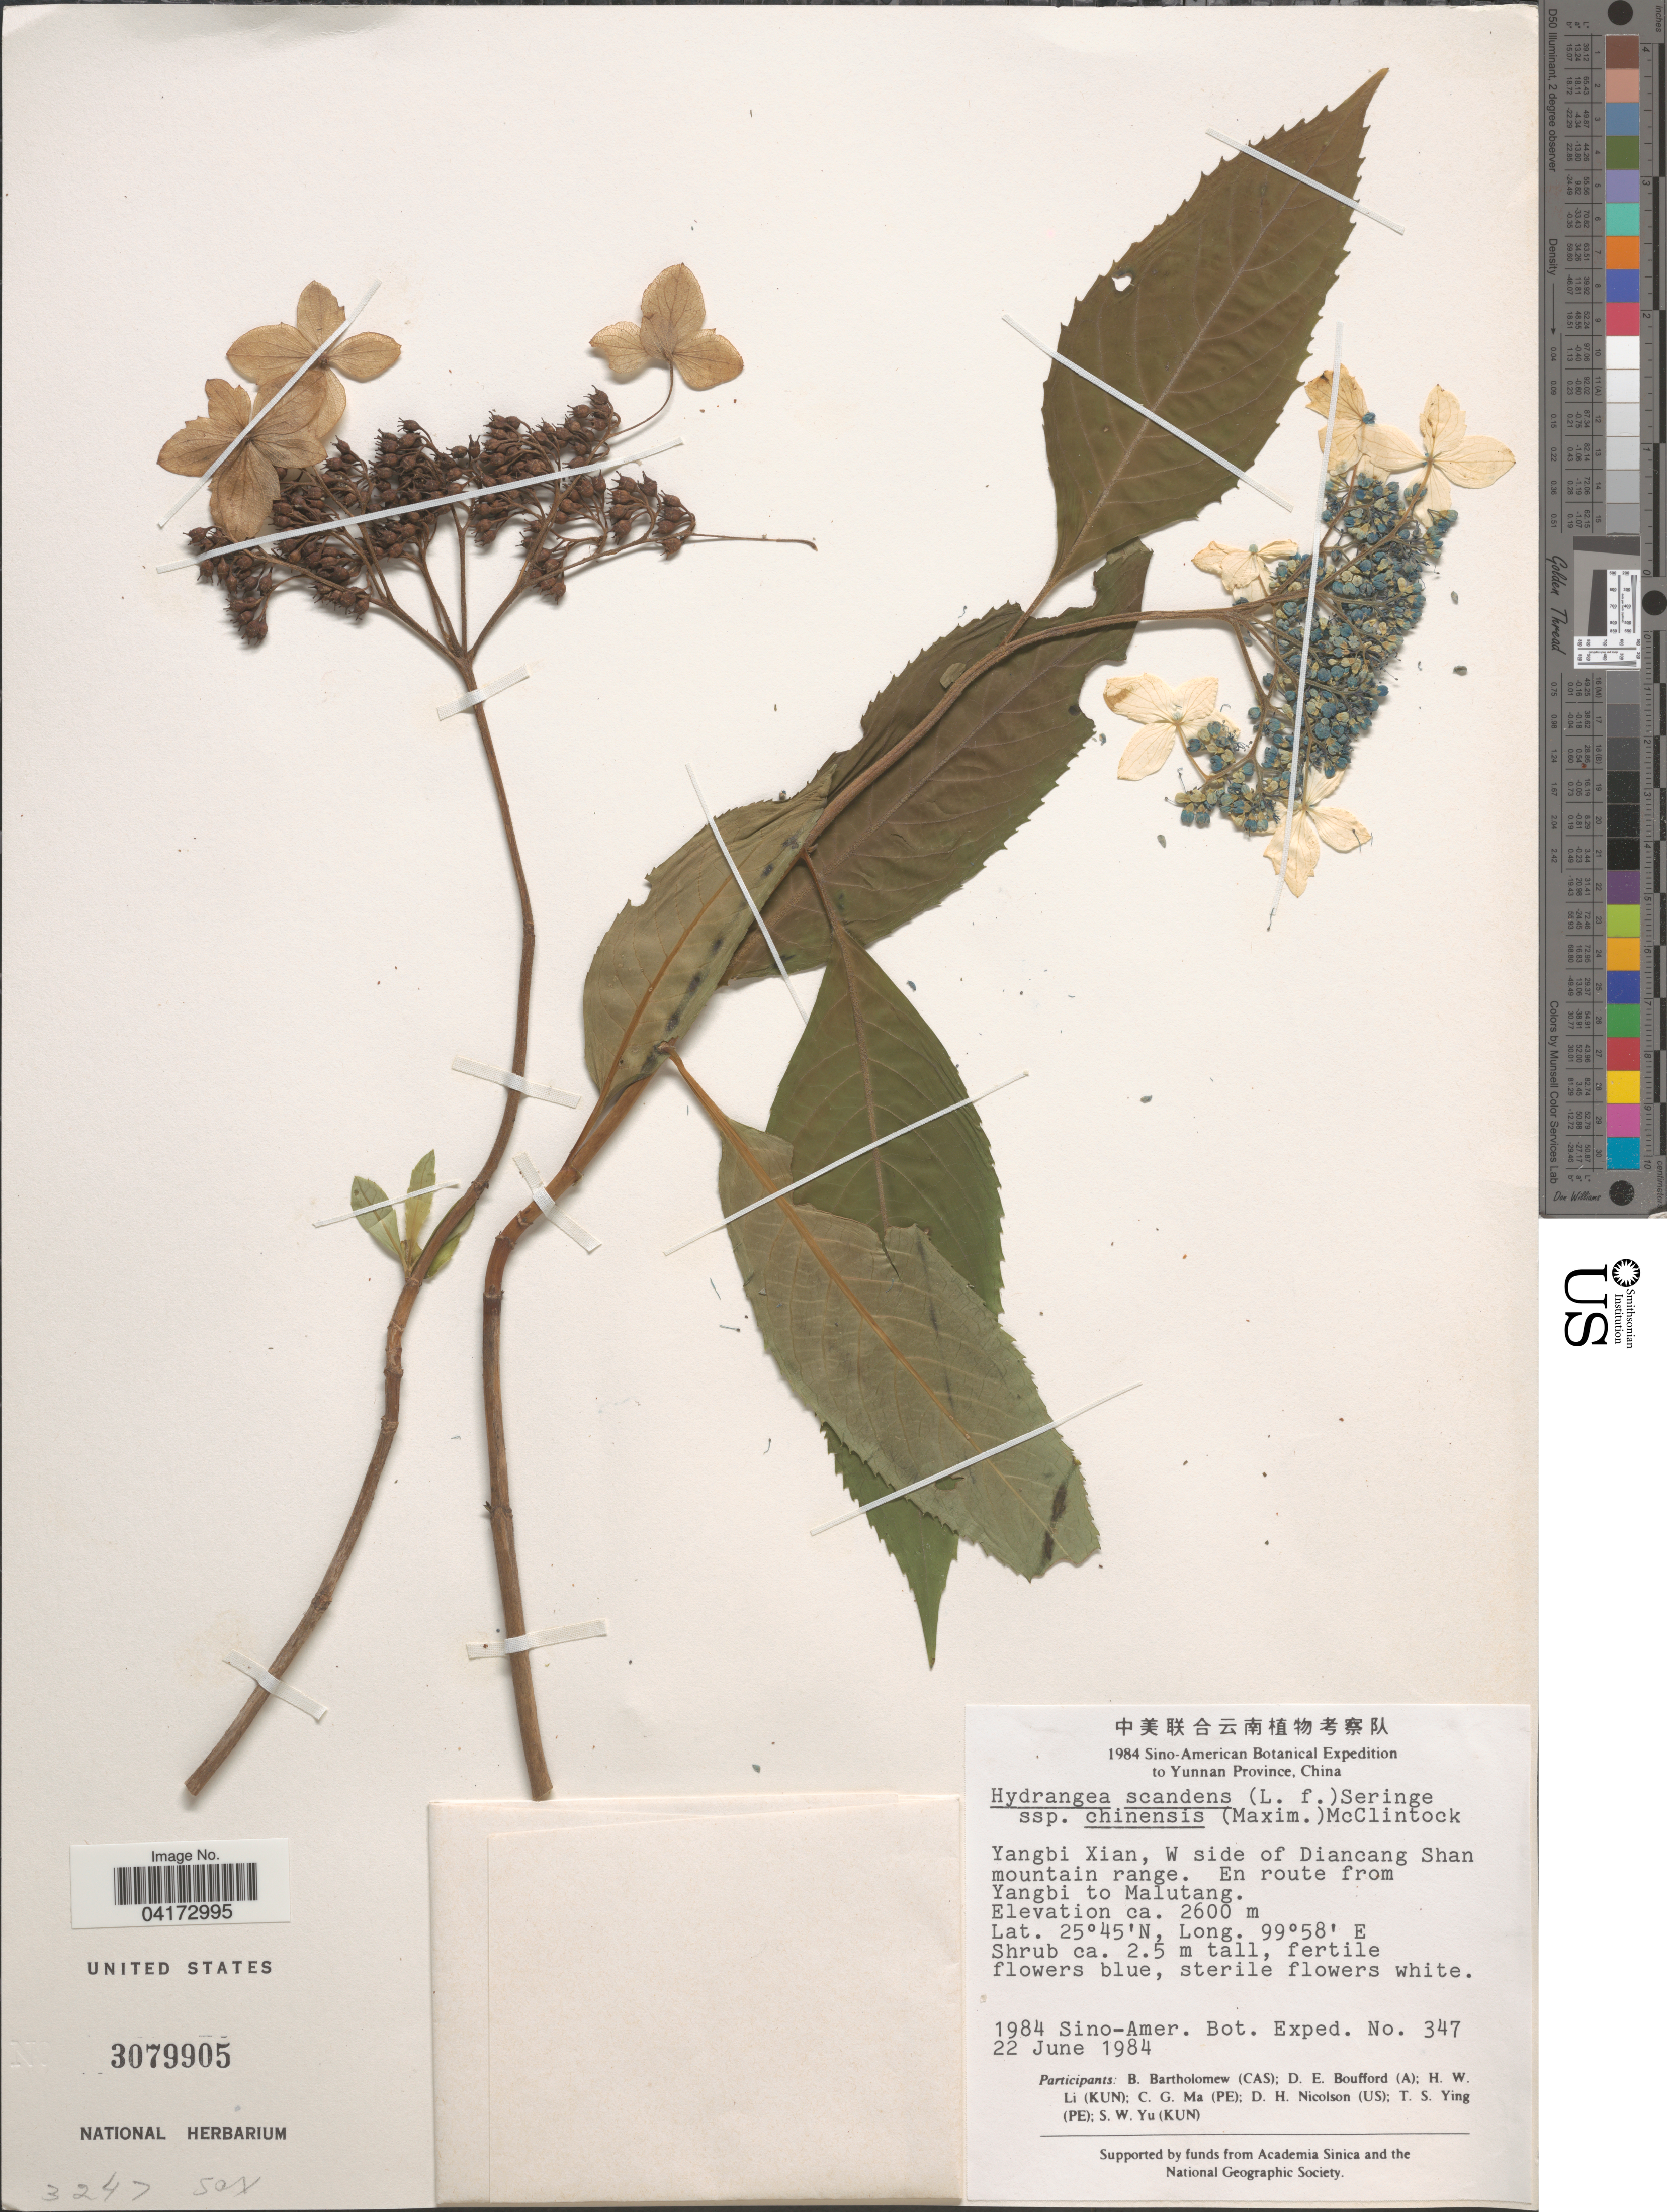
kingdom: Plantae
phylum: Tracheophyta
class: Magnoliopsida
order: Cornales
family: Hydrangeaceae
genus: Hydrangea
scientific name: Hydrangea scandens subsp. chinensis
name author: (Maxim.) E. M. McClint.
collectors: B. Bartholomew, D. E. Boufford, H. W. Li, C. Ma & et al.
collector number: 347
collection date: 1984-06-22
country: China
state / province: Yunnan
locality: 1984 Sino-American Botanical Expedition to Yunnan Province, China. Yangbi Xian, W side of Diancang Shan mountain range. En route from Yangbi to Malutang.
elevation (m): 2600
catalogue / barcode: US 3079905